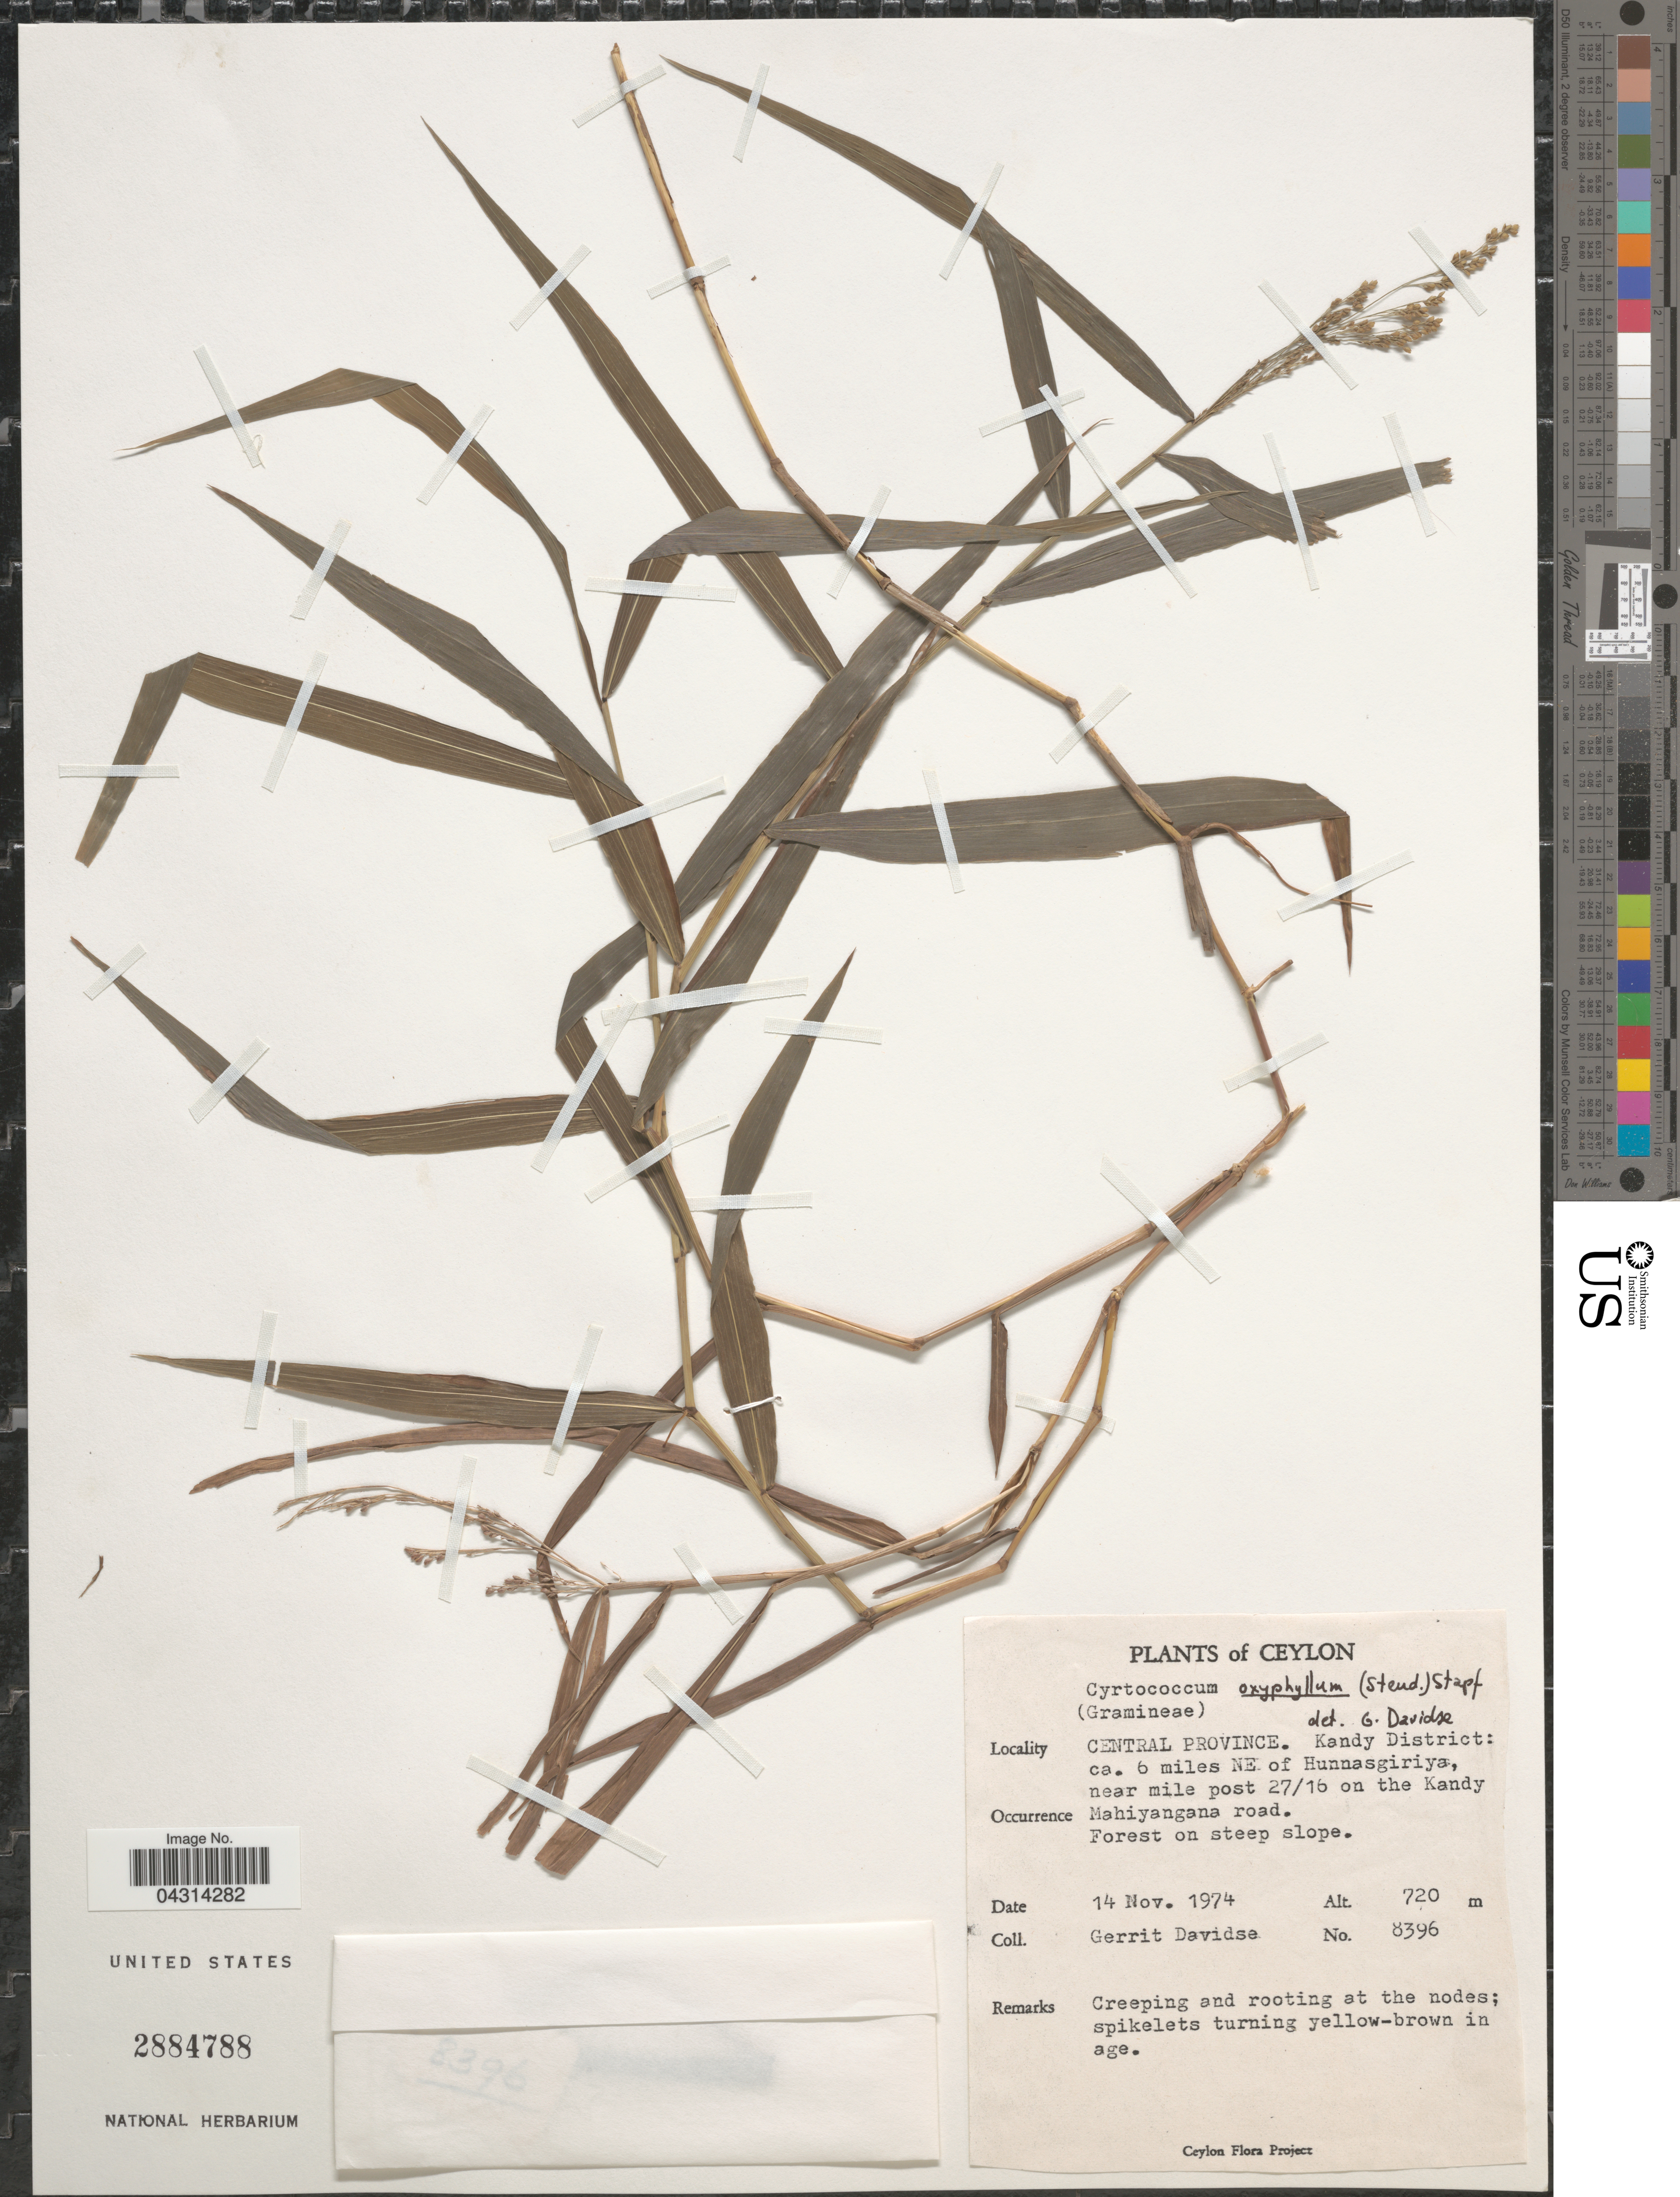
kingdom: Plantae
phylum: Tracheophyta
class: Liliopsida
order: Poales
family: Poaceae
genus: Cyrtococcum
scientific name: Cyrtococcum oxyphyllum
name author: (Steud.) Stapf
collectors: G. Davidse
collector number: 8396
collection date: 1974-11-14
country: Sri Lanka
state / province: Central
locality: Ceylon. Kandy District: ca. 6 miles NE of Hunnasgiriya, near mile post 27/16 on the Kandy Mahiyangana road.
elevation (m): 720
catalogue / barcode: US 2884788